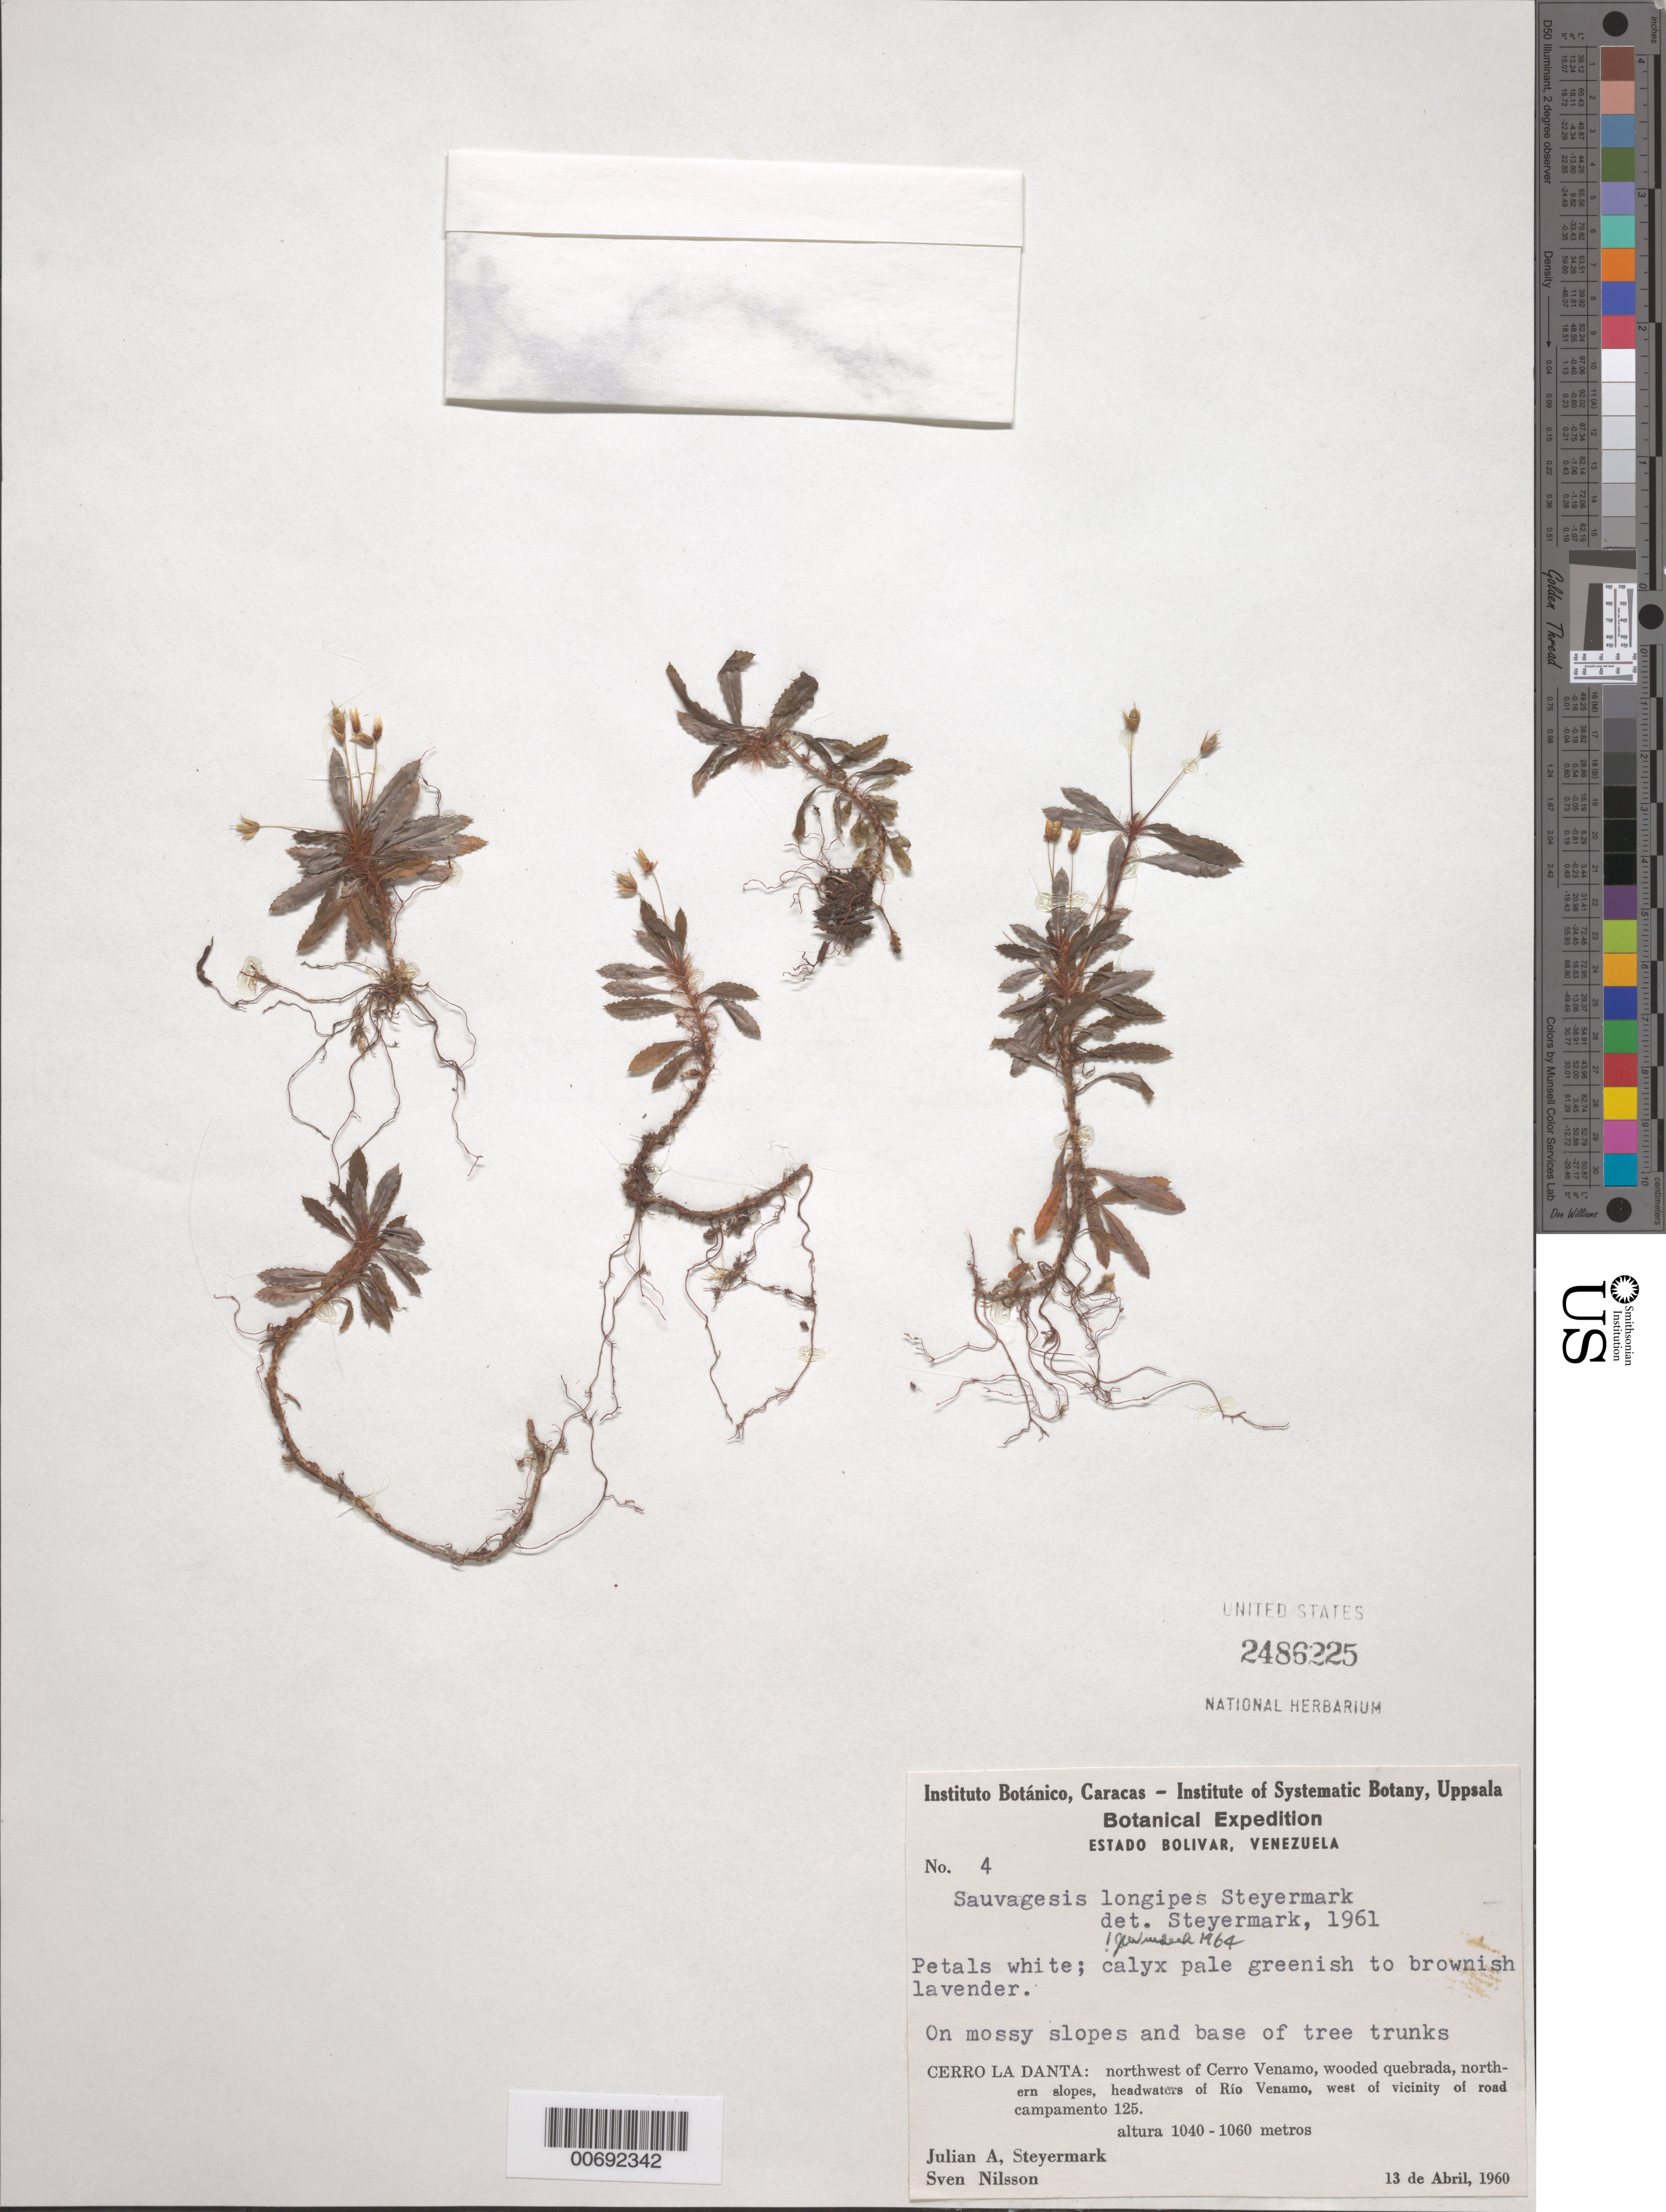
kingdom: Plantae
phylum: Tracheophyta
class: Magnoliopsida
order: Malpighiales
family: Ochnaceae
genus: Sauvagesia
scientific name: Sauvagesia longipes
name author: Steyerm.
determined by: Wurdack, John J., (US), US (UNITED STATES)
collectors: J. Steyermark & S. Nilsson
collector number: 60 4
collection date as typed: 13-Apr-60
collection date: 1960-04-13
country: Venezuela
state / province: Bolívar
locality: Río Venamo headwaters, W of vic of road campamento 125, on northern slopes of Cerro La Danta, NW of cerro Venamo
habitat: Mossy slopes and base of tree trunks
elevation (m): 1040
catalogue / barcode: US 2486225